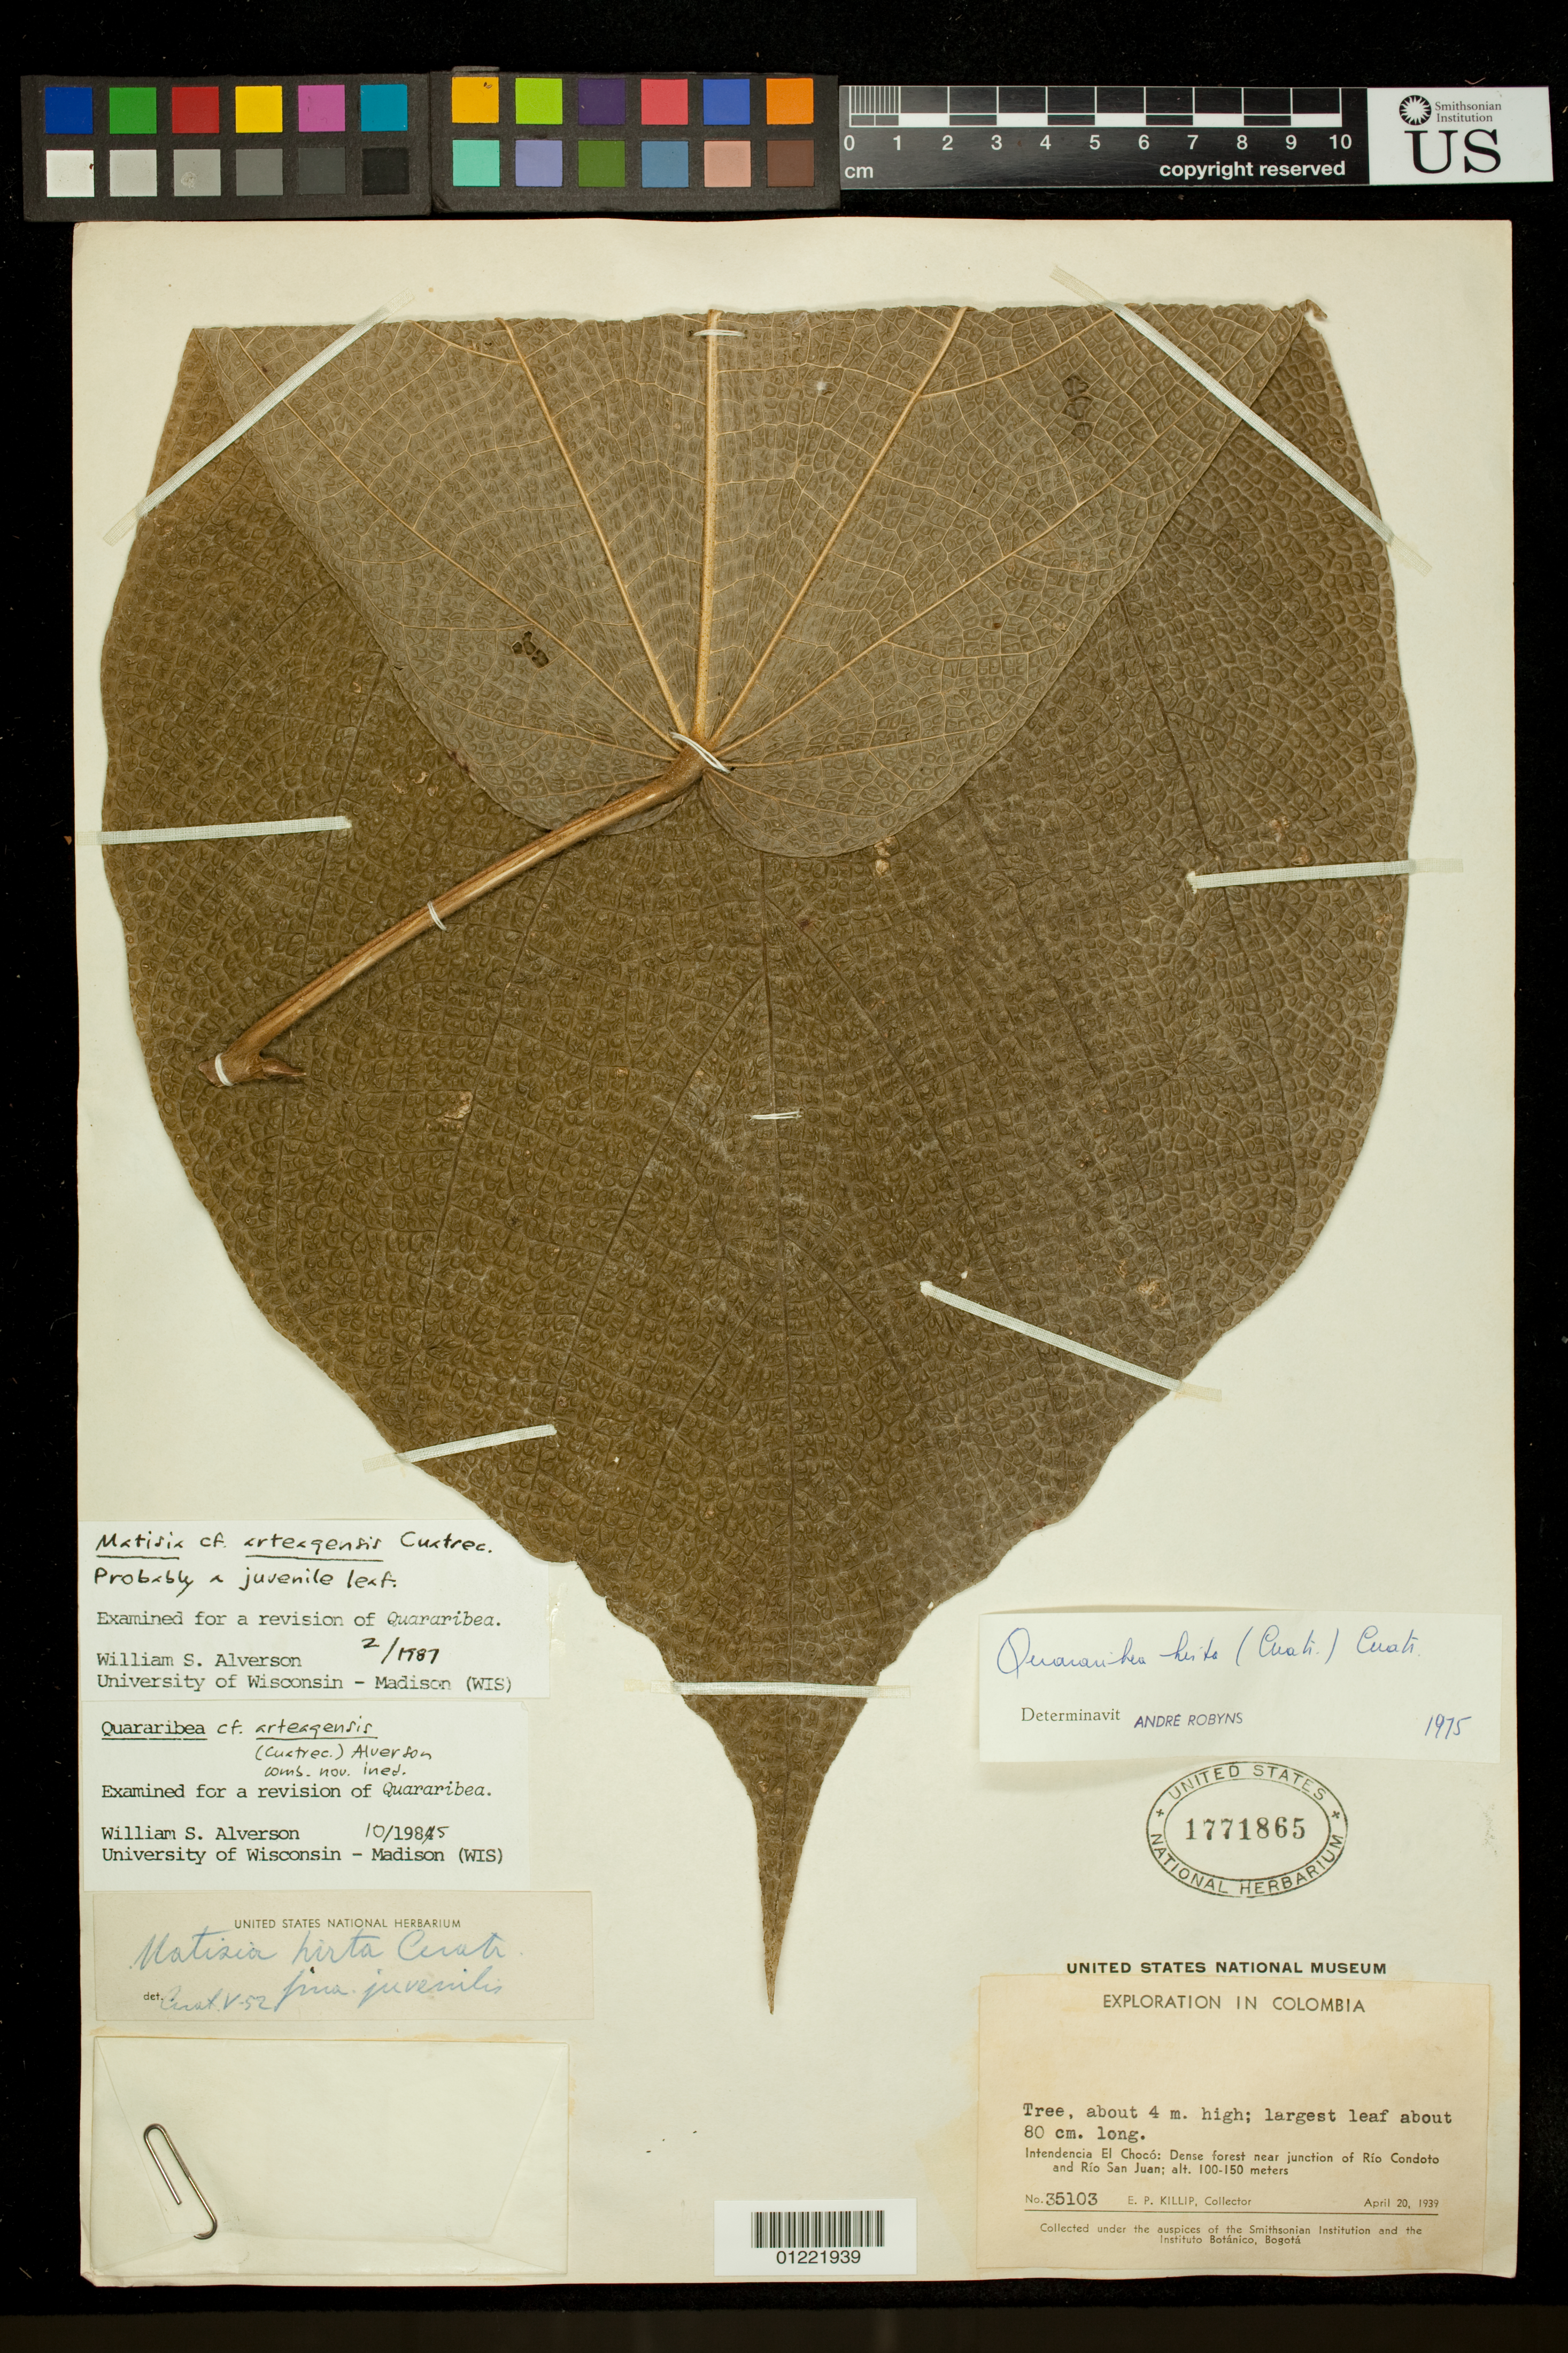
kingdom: Plantae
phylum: Tracheophyta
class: Magnoliopsida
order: Malvales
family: Malvaceae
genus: Matisia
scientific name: Matisia arteagensis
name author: Cuatrec.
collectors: E. P. Killip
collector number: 35103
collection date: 1939-04-20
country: Colombia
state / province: Choco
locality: Dense forest near junction of Rio Condoto and Rio San Juan.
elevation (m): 100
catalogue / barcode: US 1771865